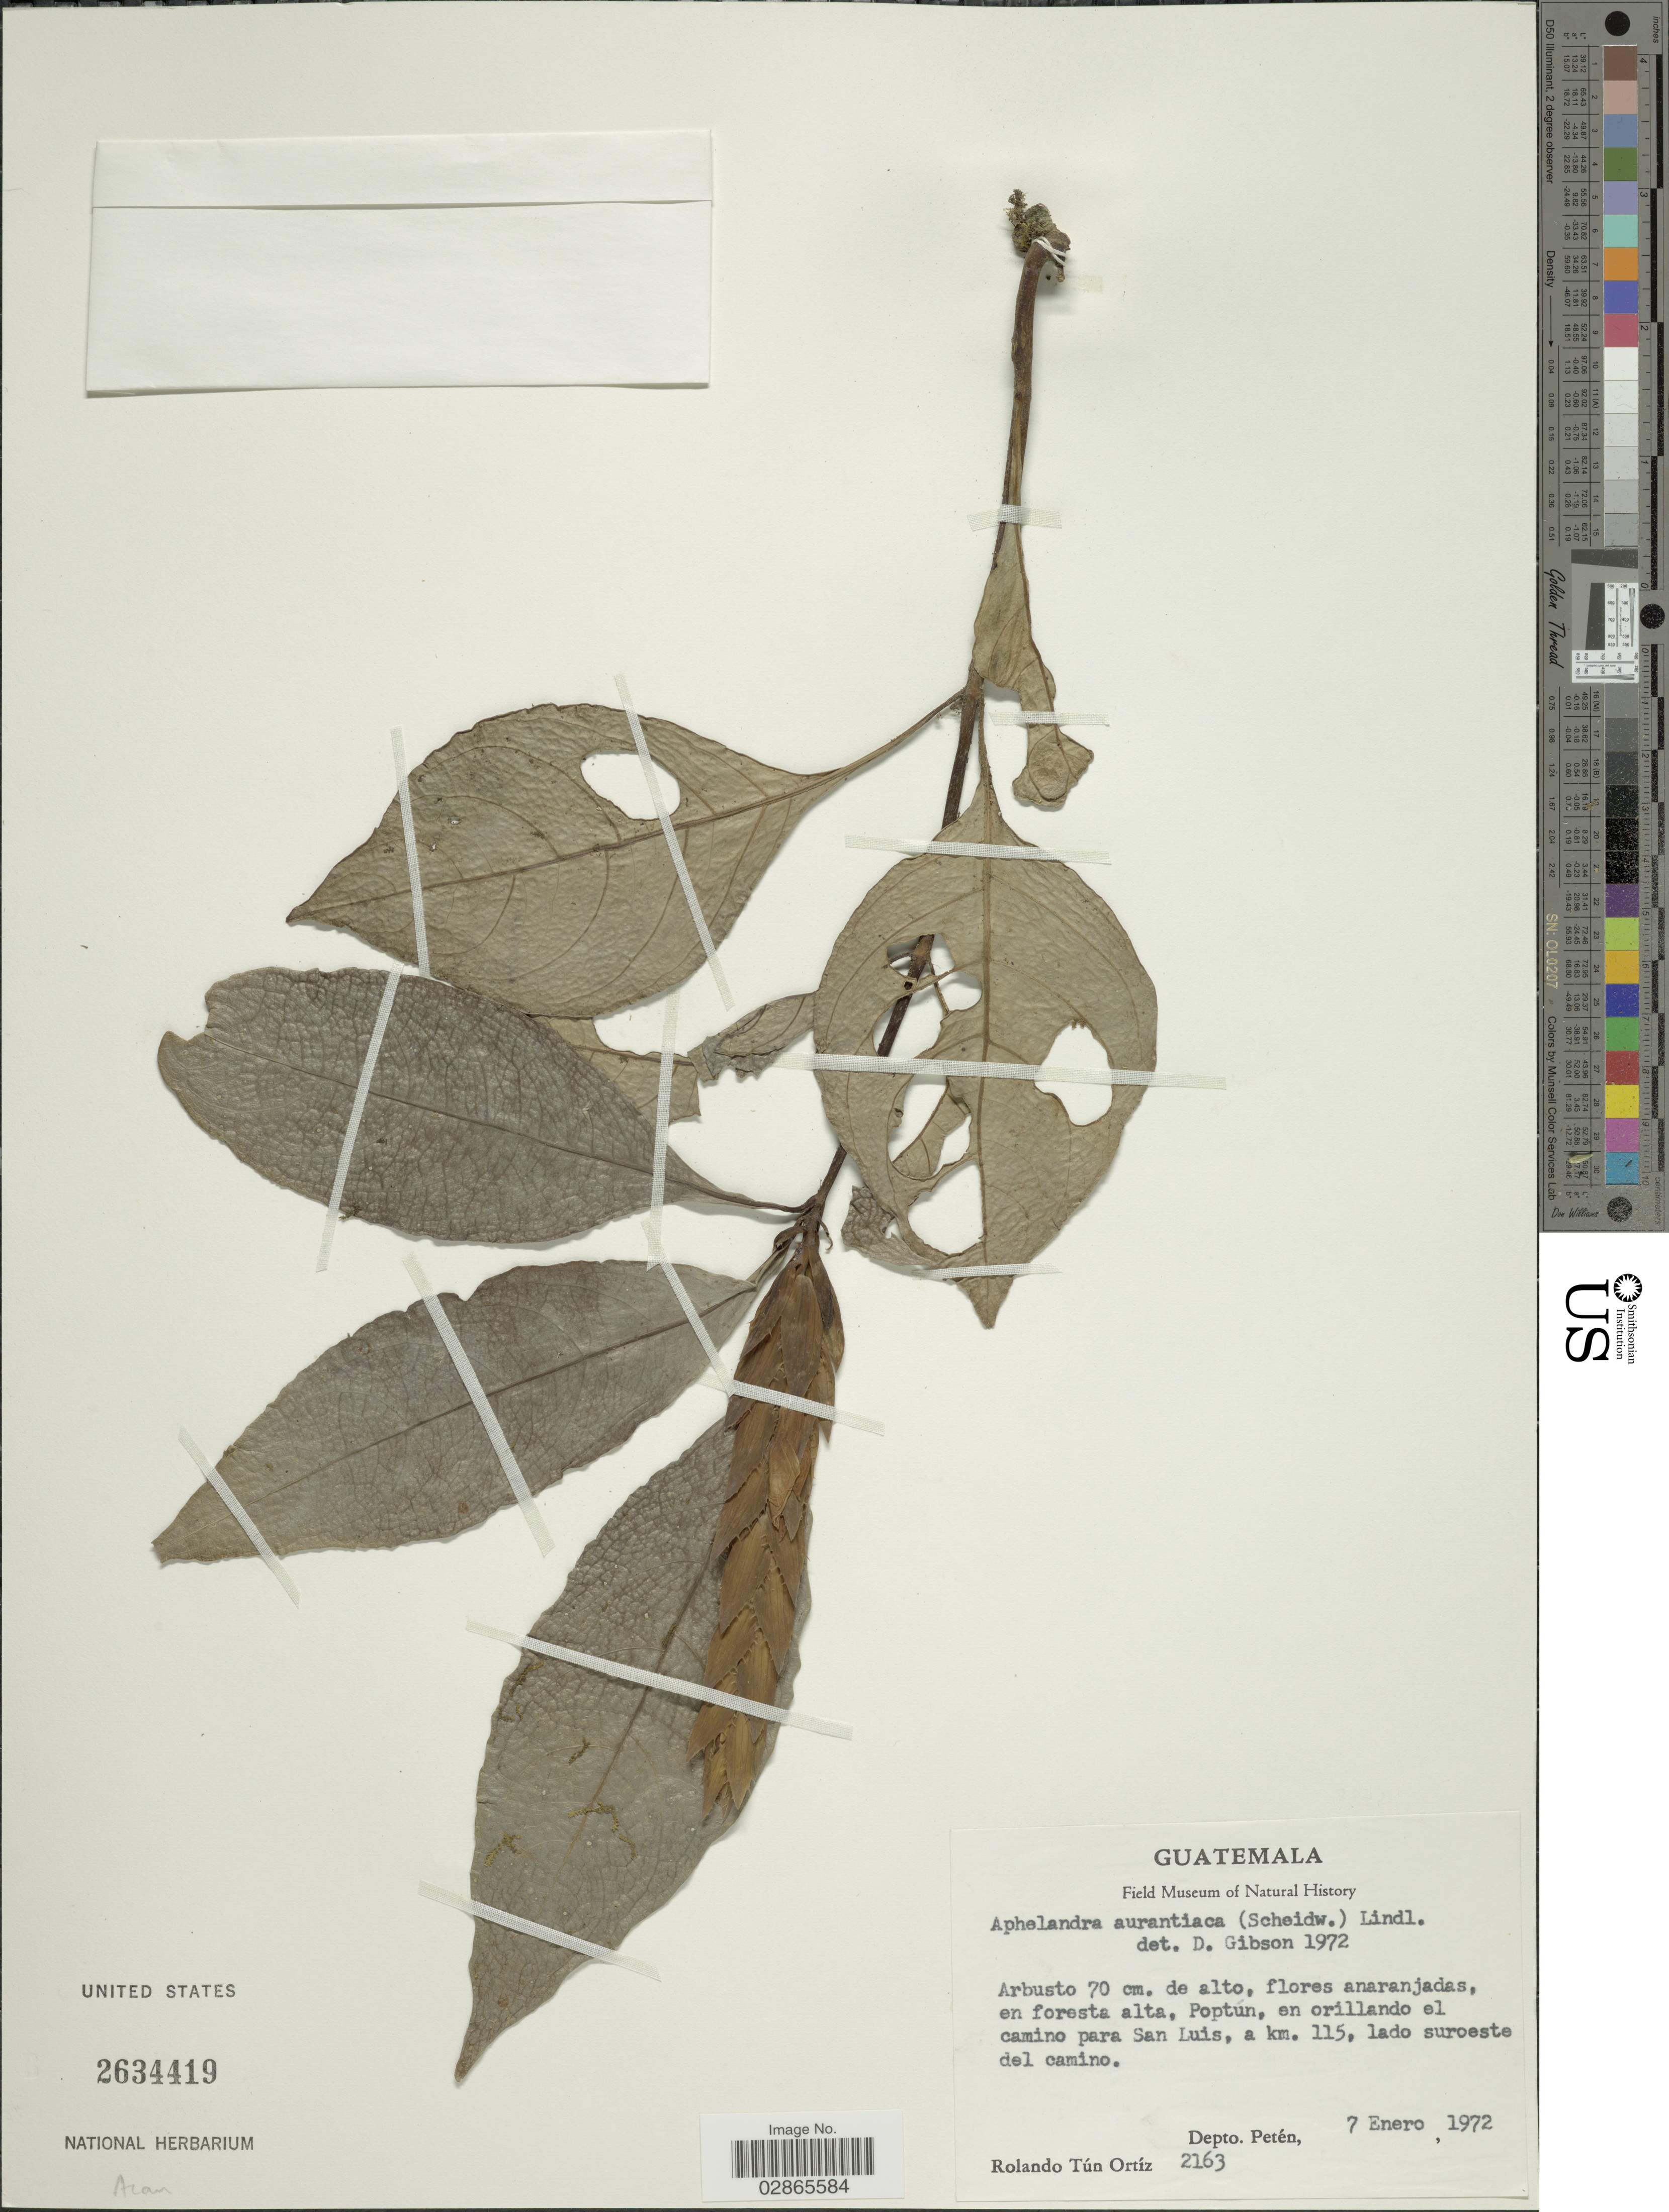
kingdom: Plantae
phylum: Tracheophyta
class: Magnoliopsida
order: Lamiales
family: Acanthaceae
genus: Aphelandra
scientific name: Aphelandra aurantiaca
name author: (Scheidw.) Lindl.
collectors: R. Ortiz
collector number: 2163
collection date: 1972-01-07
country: Guatemala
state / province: El Petén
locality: Poptun, en orillando el camino para San Luis, a 1 km. 115, lado suroeste del camino. Depto. Petén.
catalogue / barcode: US 2634419